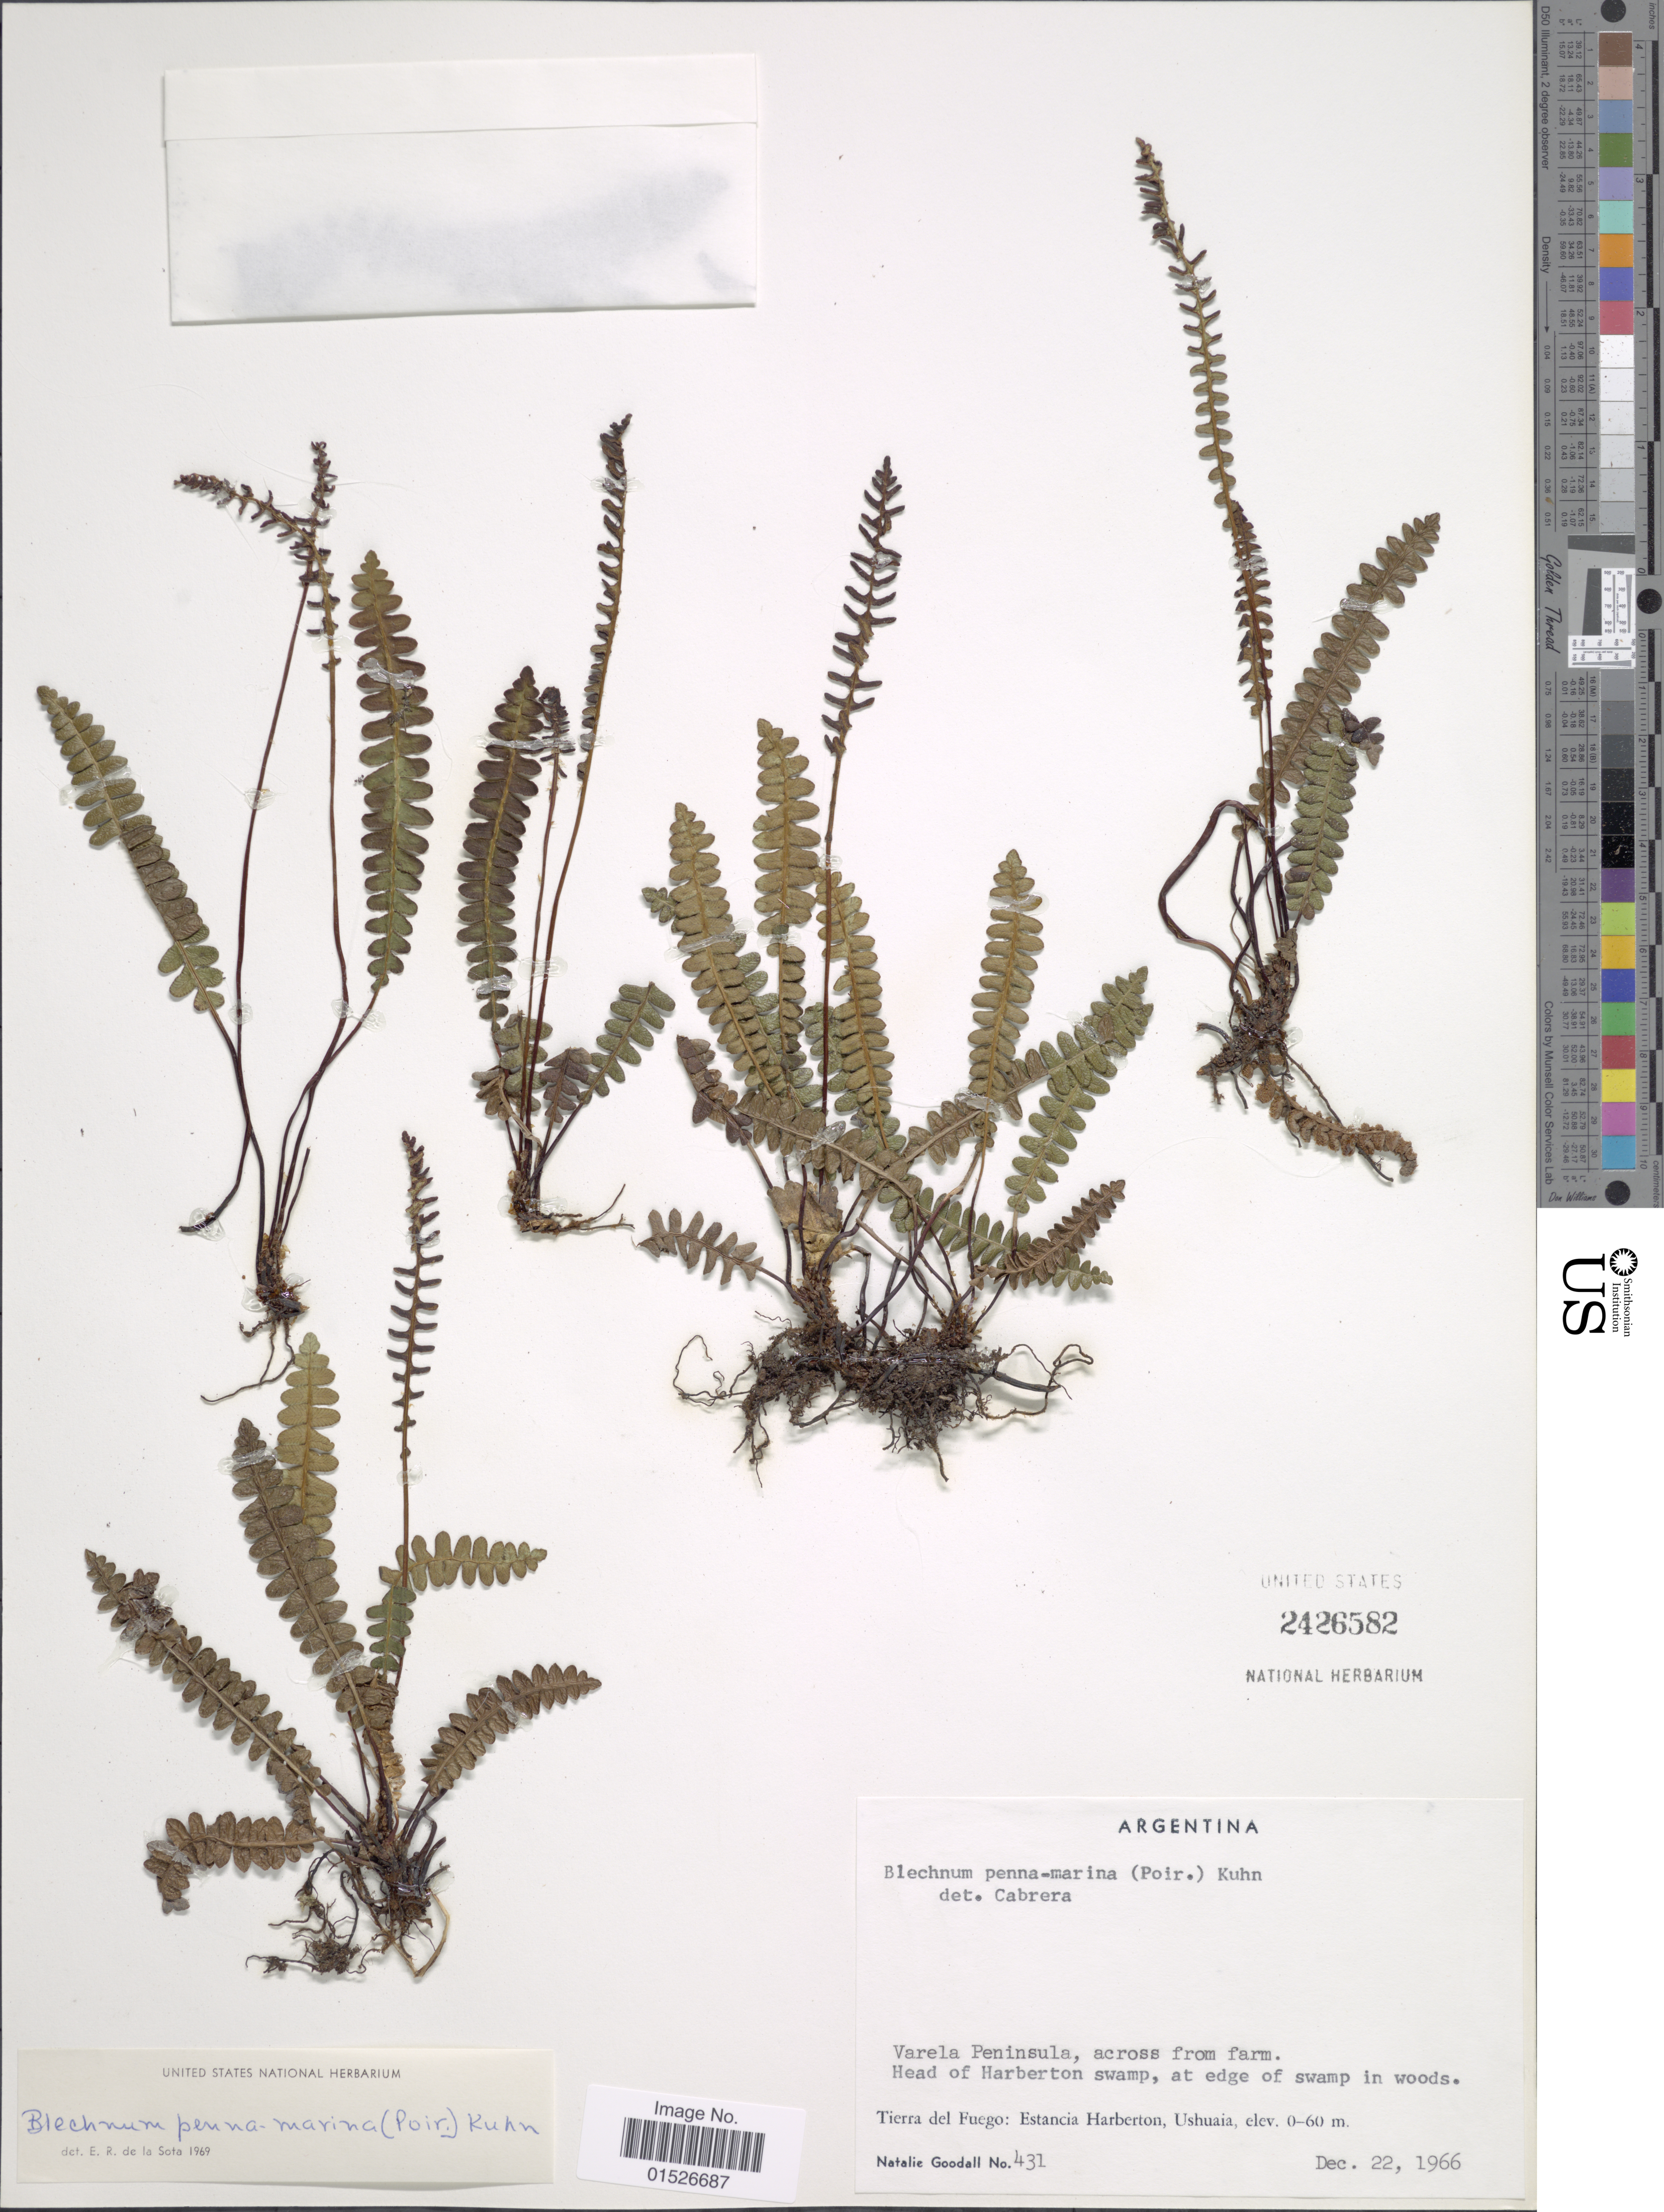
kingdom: Plantae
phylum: Tracheophyta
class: Polypodiopsida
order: Polypodiales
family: Blechnaceae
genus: Blechnum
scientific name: Blechnum penna-marina subsp. alpina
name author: T.C. Chambers & P. A. Farrant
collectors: N. Goodall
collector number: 431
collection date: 1966-12-22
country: Argentina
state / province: Tierra del Fuego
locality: Estancia Harberton, Ushuaia.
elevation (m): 0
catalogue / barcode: US 2426582